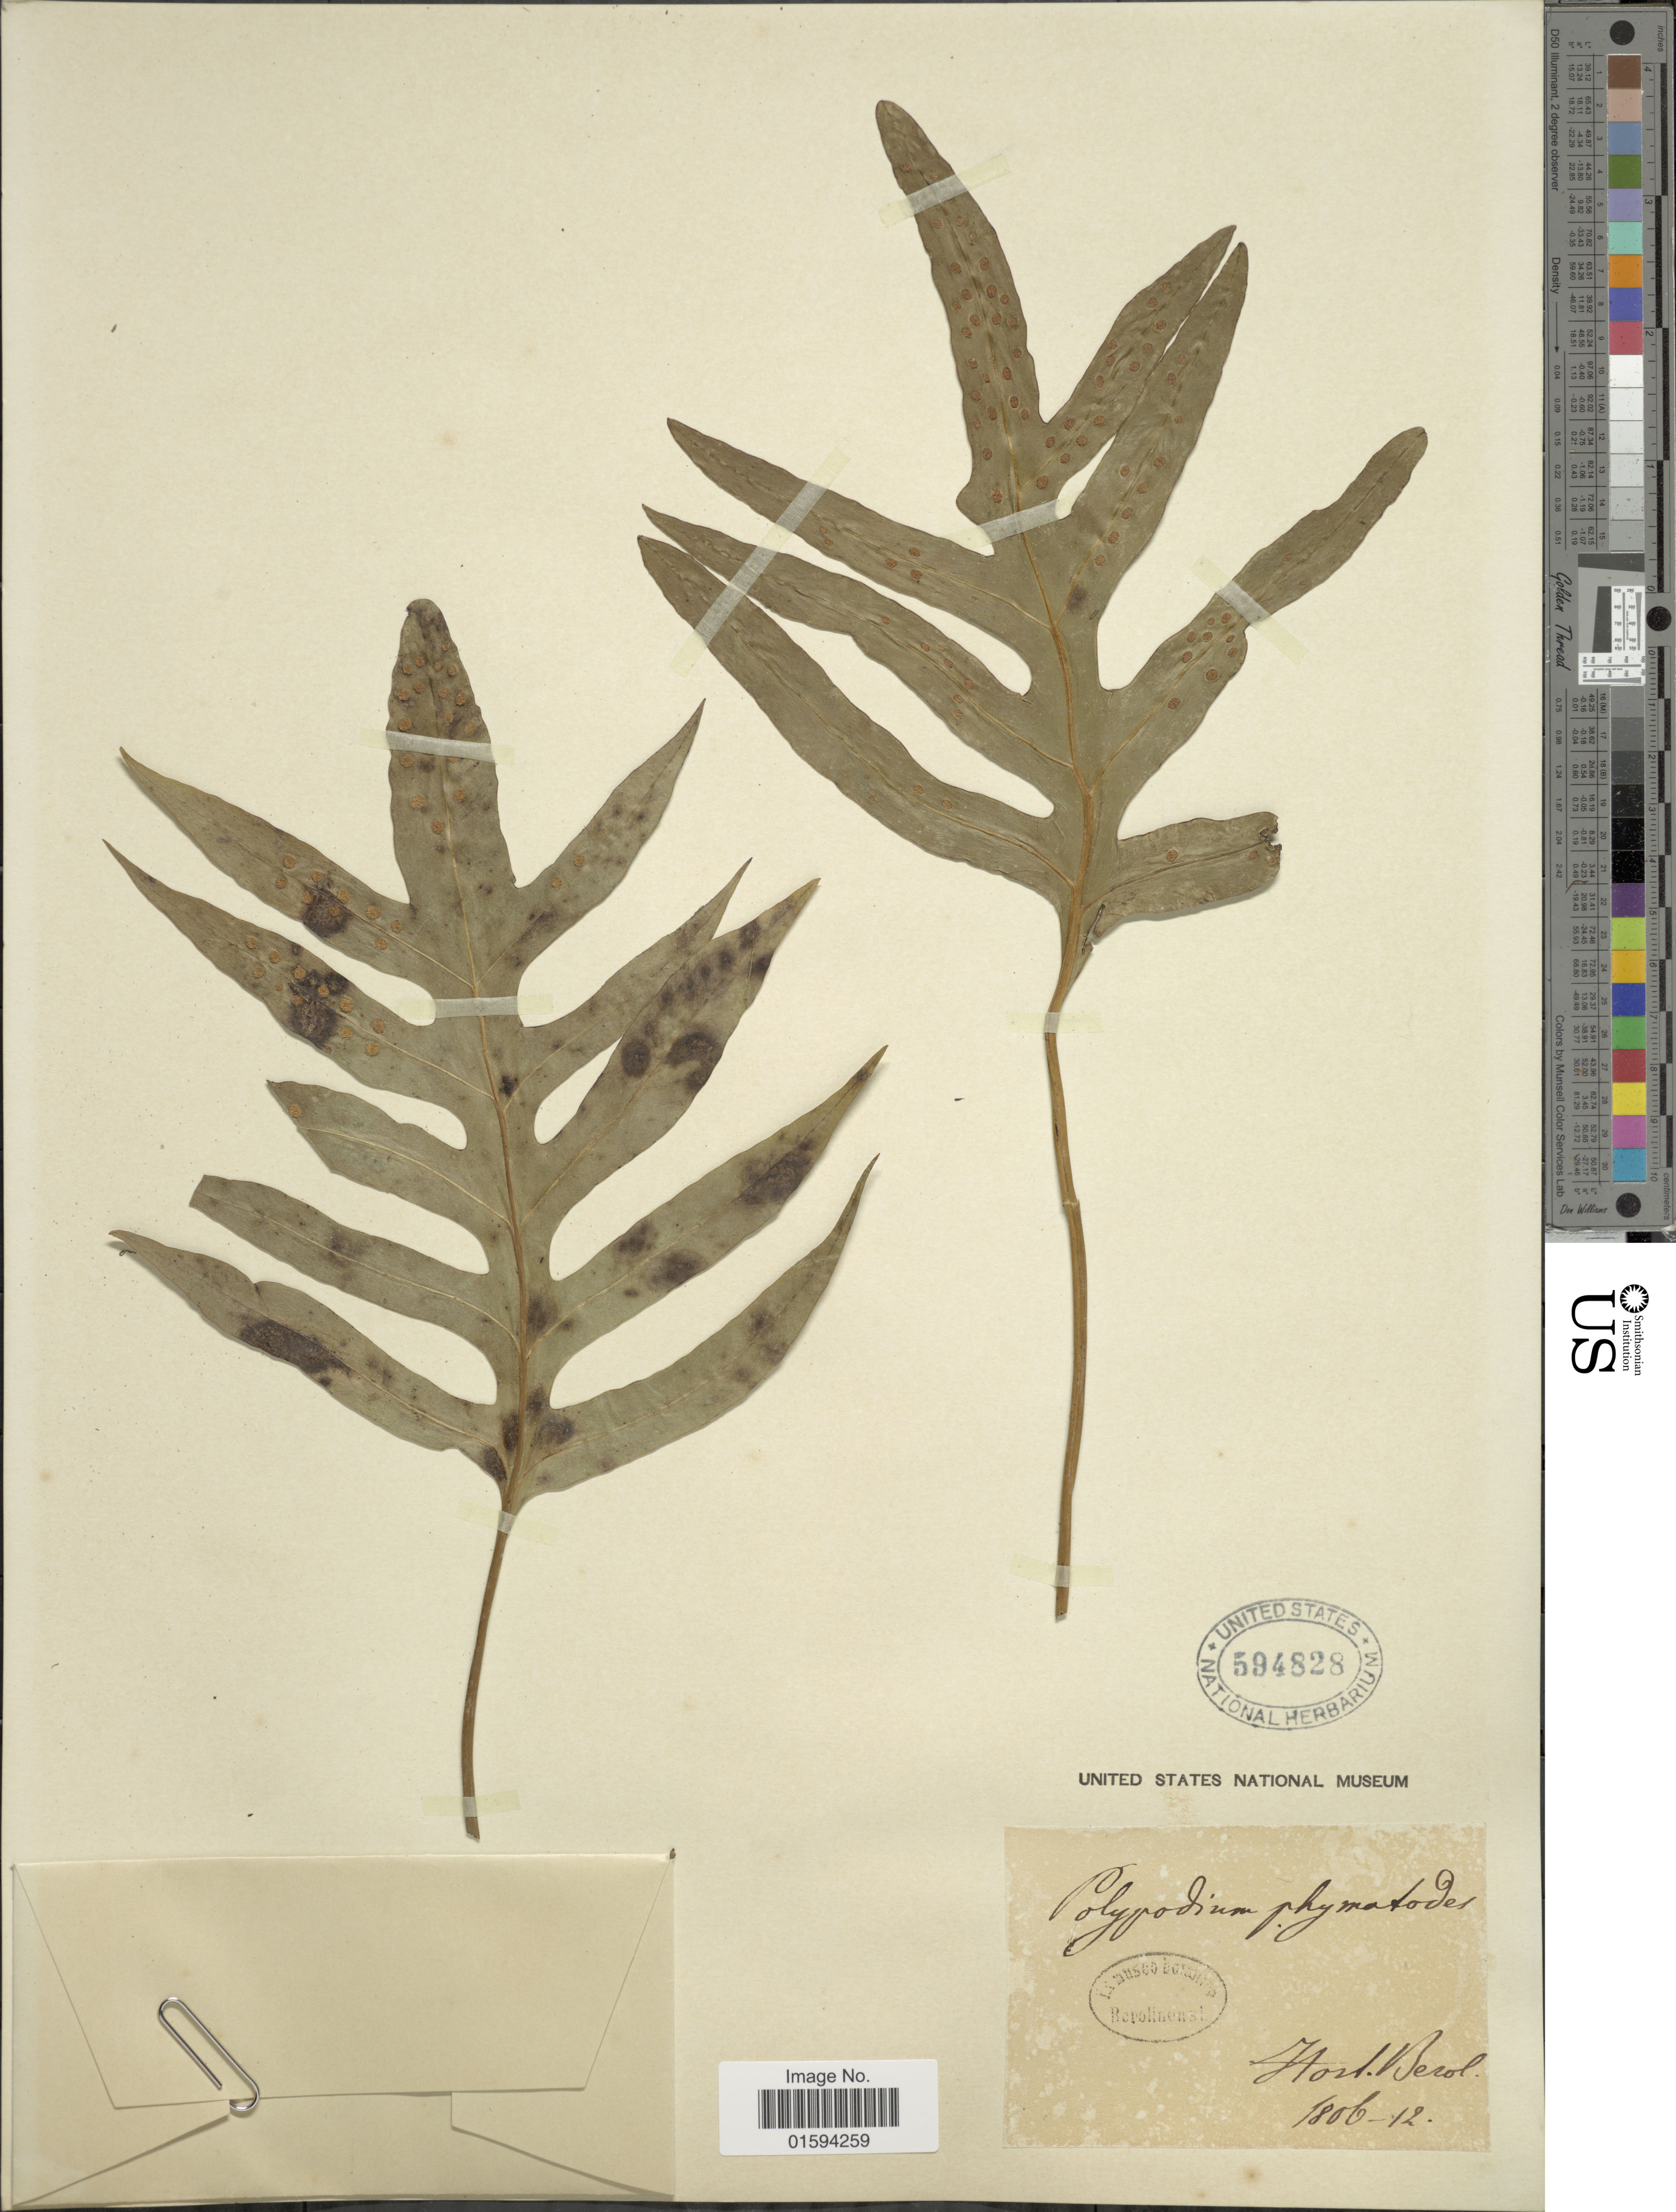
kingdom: Plantae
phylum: Tracheophyta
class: Polypodiopsida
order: Polypodiales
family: Polypodiaceae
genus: Polypodium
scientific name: Polypodium scolopendria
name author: Burm. f.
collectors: ex Museo Botanico Berolinensi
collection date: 1806/1812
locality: Hort. Berol.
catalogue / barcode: US 594828